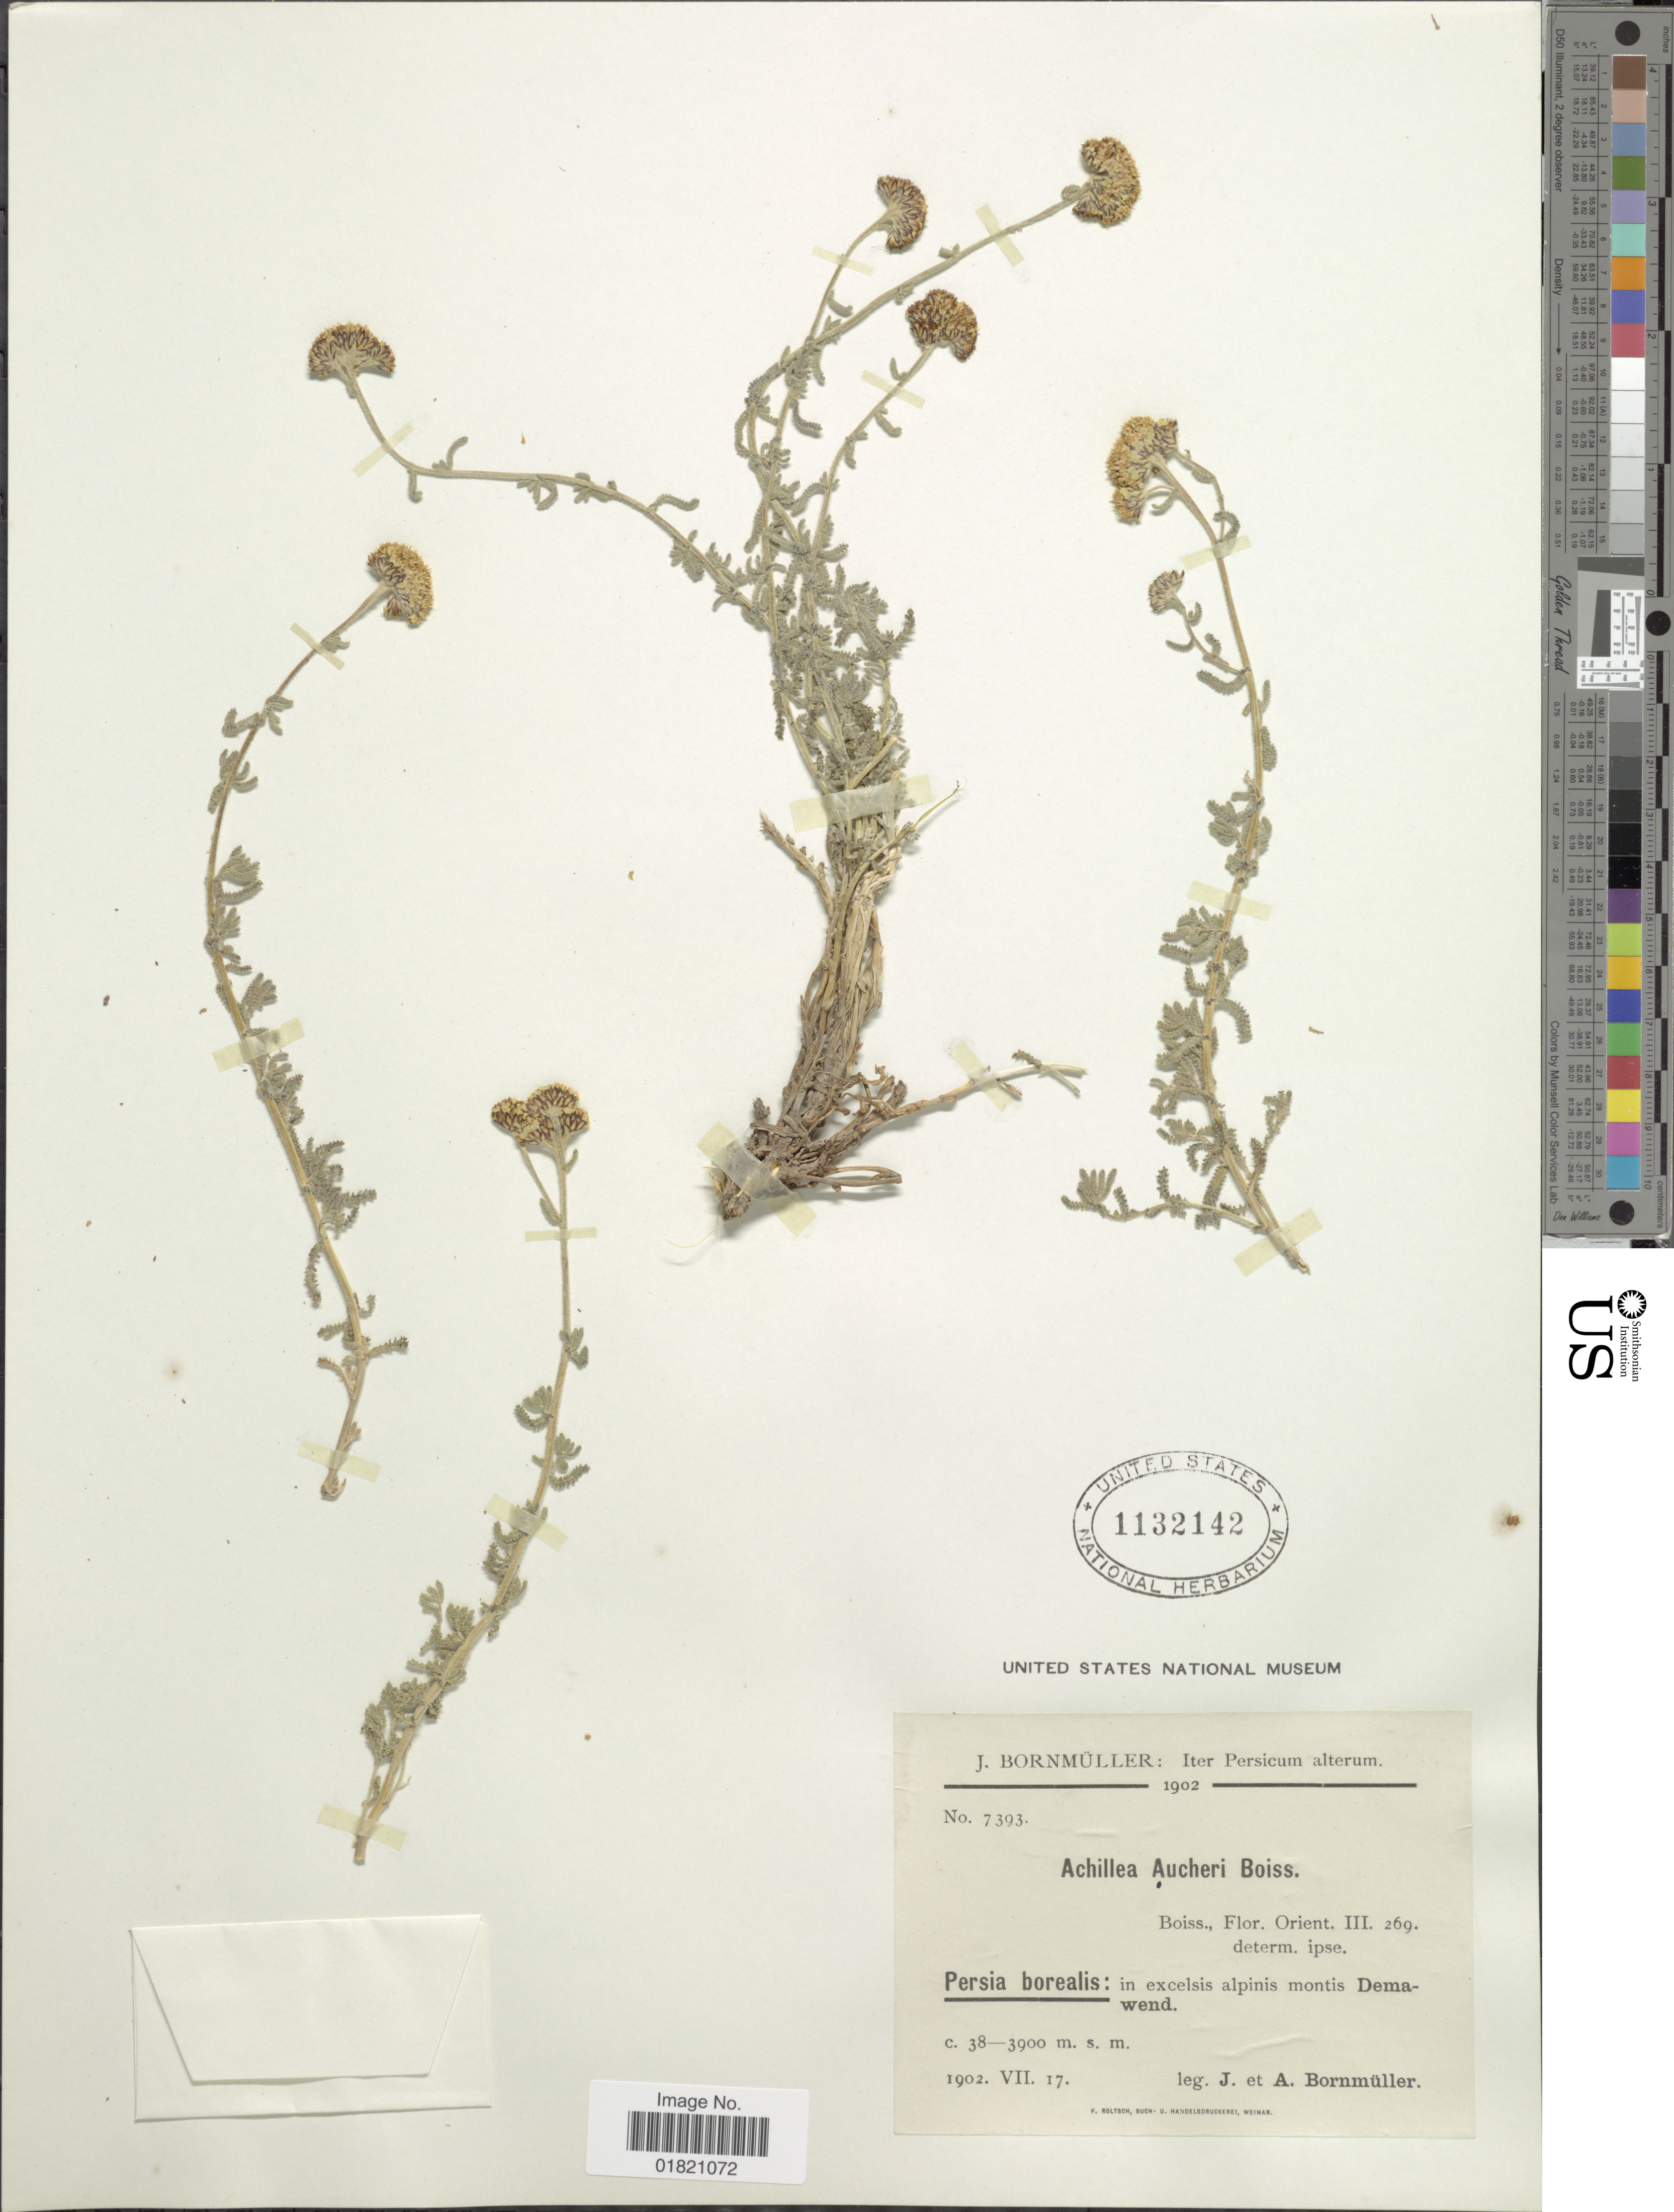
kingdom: Plantae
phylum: Tracheophyta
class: Magnoliopsida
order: Asterales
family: Asteraceae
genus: Achillea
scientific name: Achillea aucheri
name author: Boiss.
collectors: J. Bornmüller & A. Bornmüller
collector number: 7393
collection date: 1902-07-17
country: Iran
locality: Persicum alterum. Persia borealis: in excelsis alpinis montis Demawend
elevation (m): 3800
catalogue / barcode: US 1132142